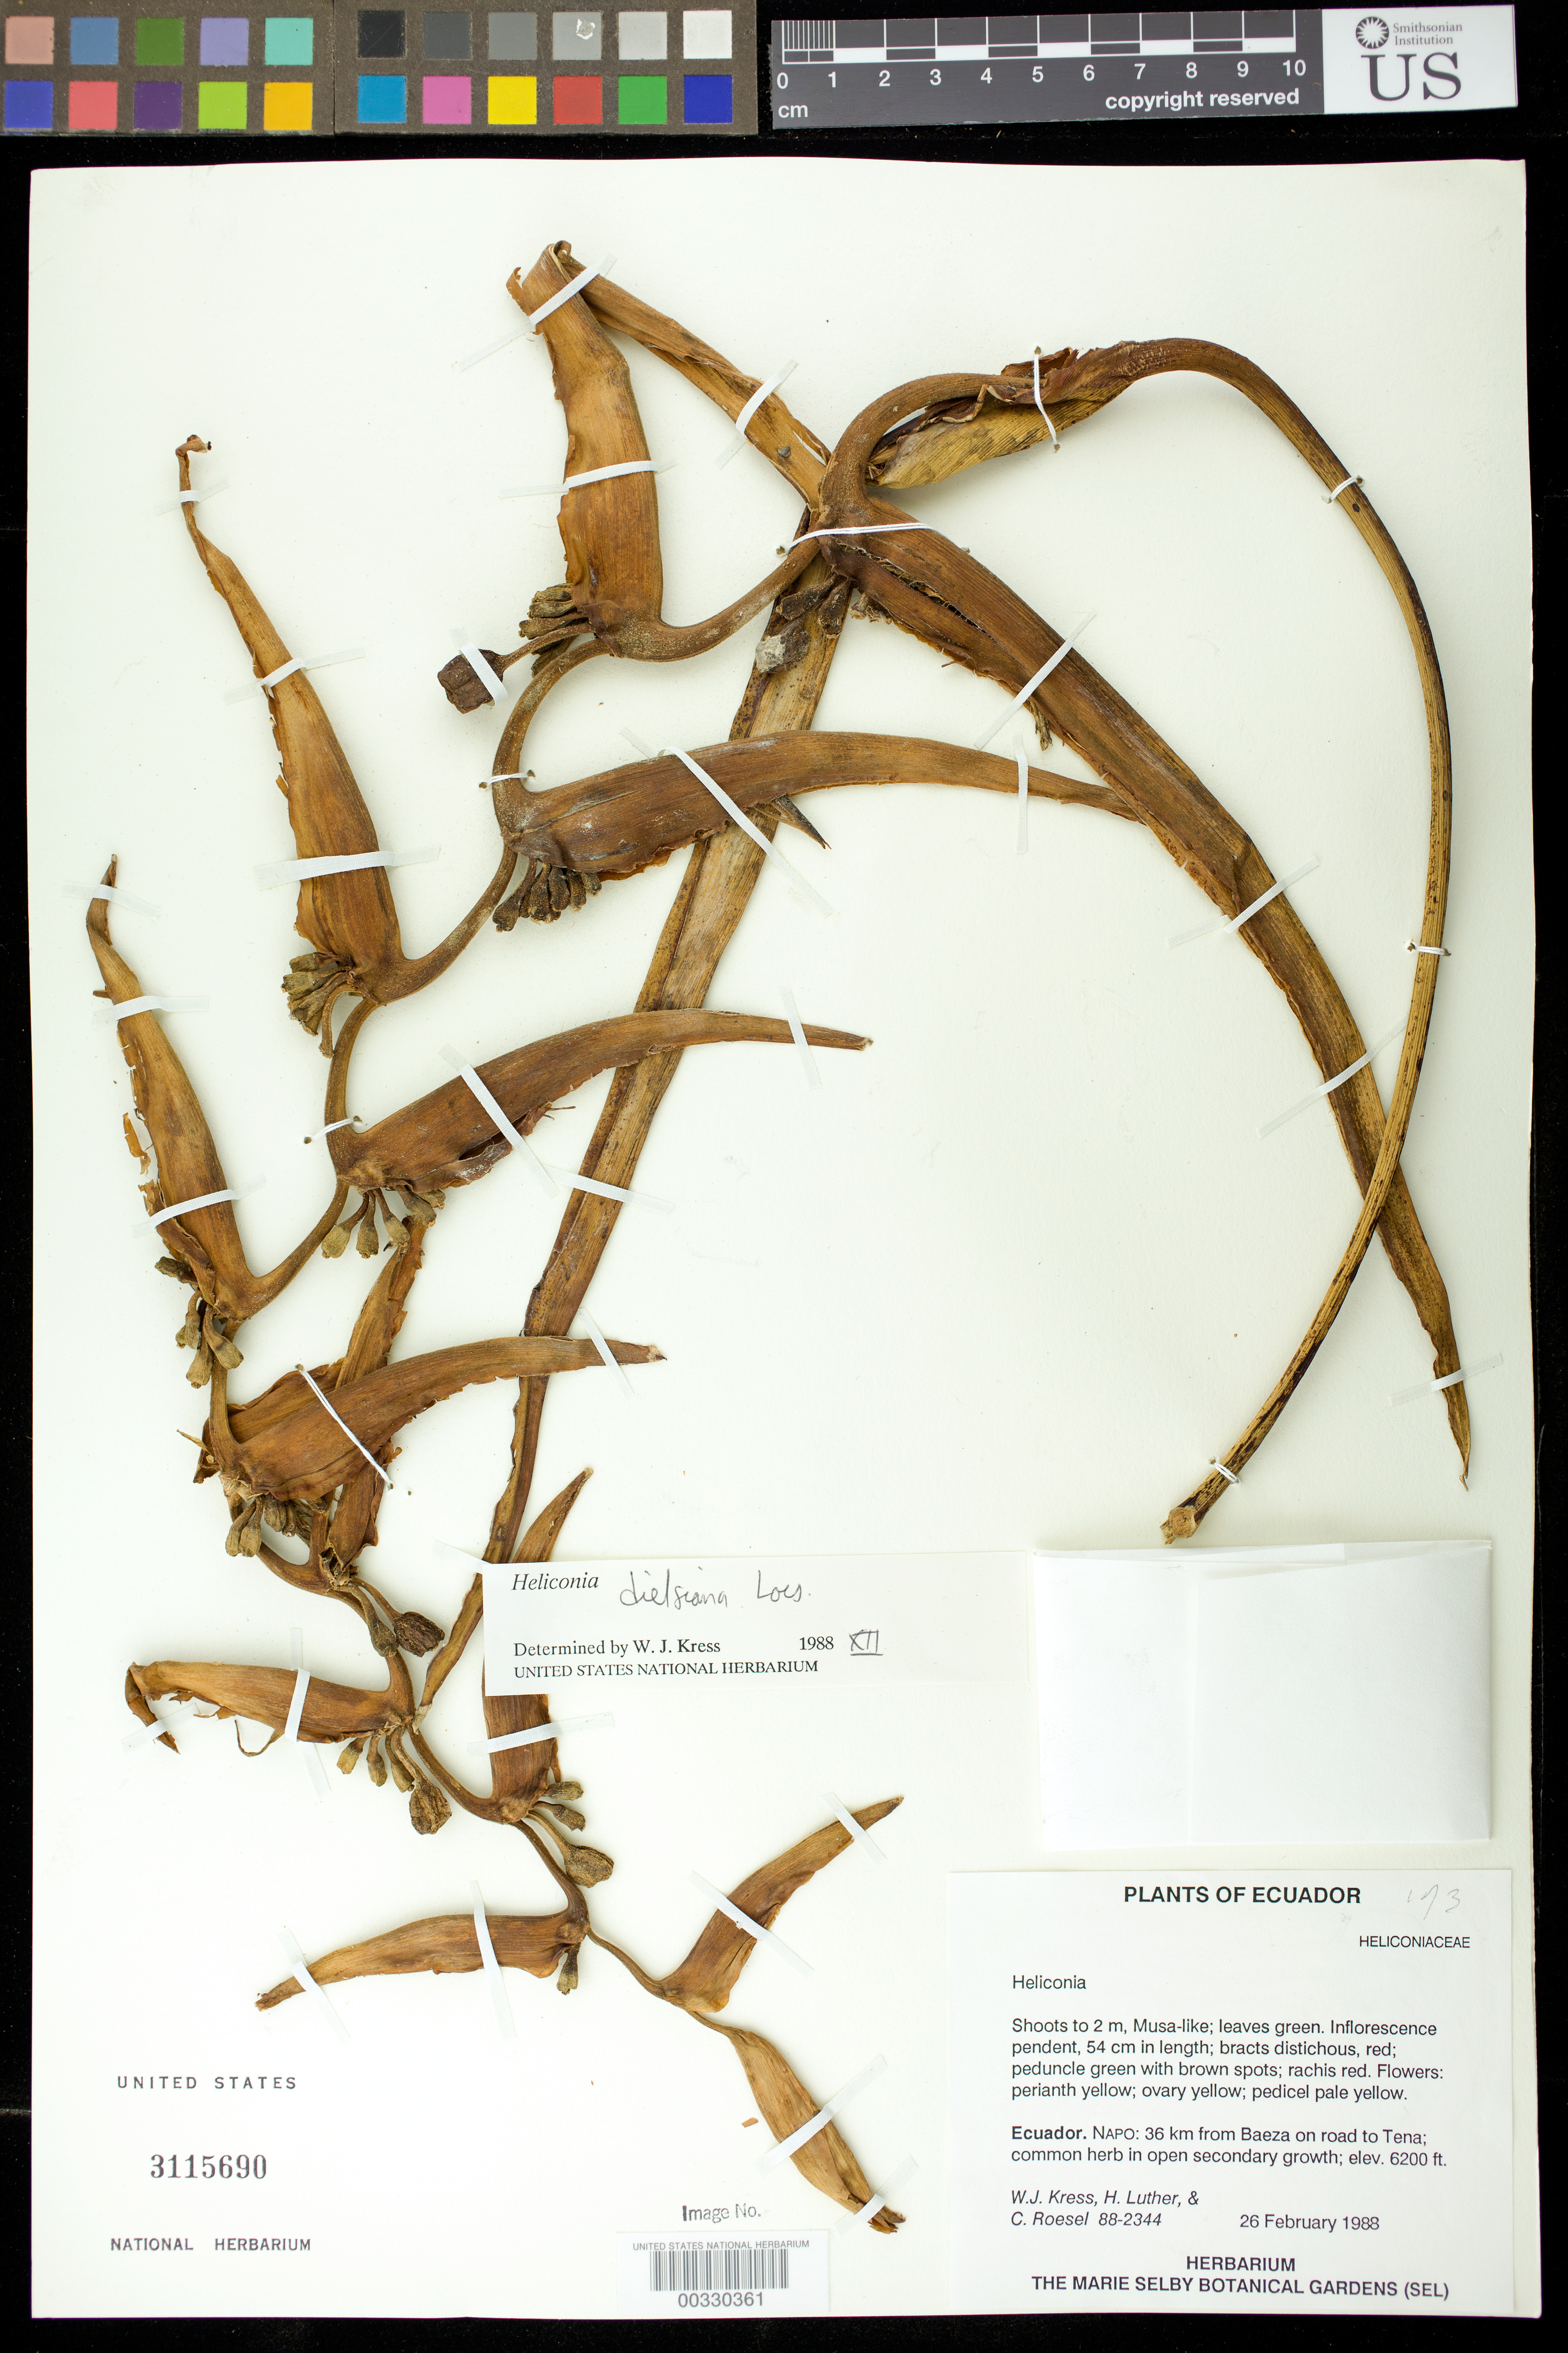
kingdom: Plantae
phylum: Tracheophyta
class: Liliopsida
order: Zingiberales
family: Heliconiaceae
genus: Heliconia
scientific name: Heliconia dielsiana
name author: Loes.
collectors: W. J. Kress, Harry E. Luther & C. S. Roesel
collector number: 88-2344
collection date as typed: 26 Feb 1988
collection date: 1988-02-26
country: Ecuador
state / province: Napo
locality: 36 km from baeza on road to Tena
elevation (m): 1890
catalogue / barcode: US 3115690